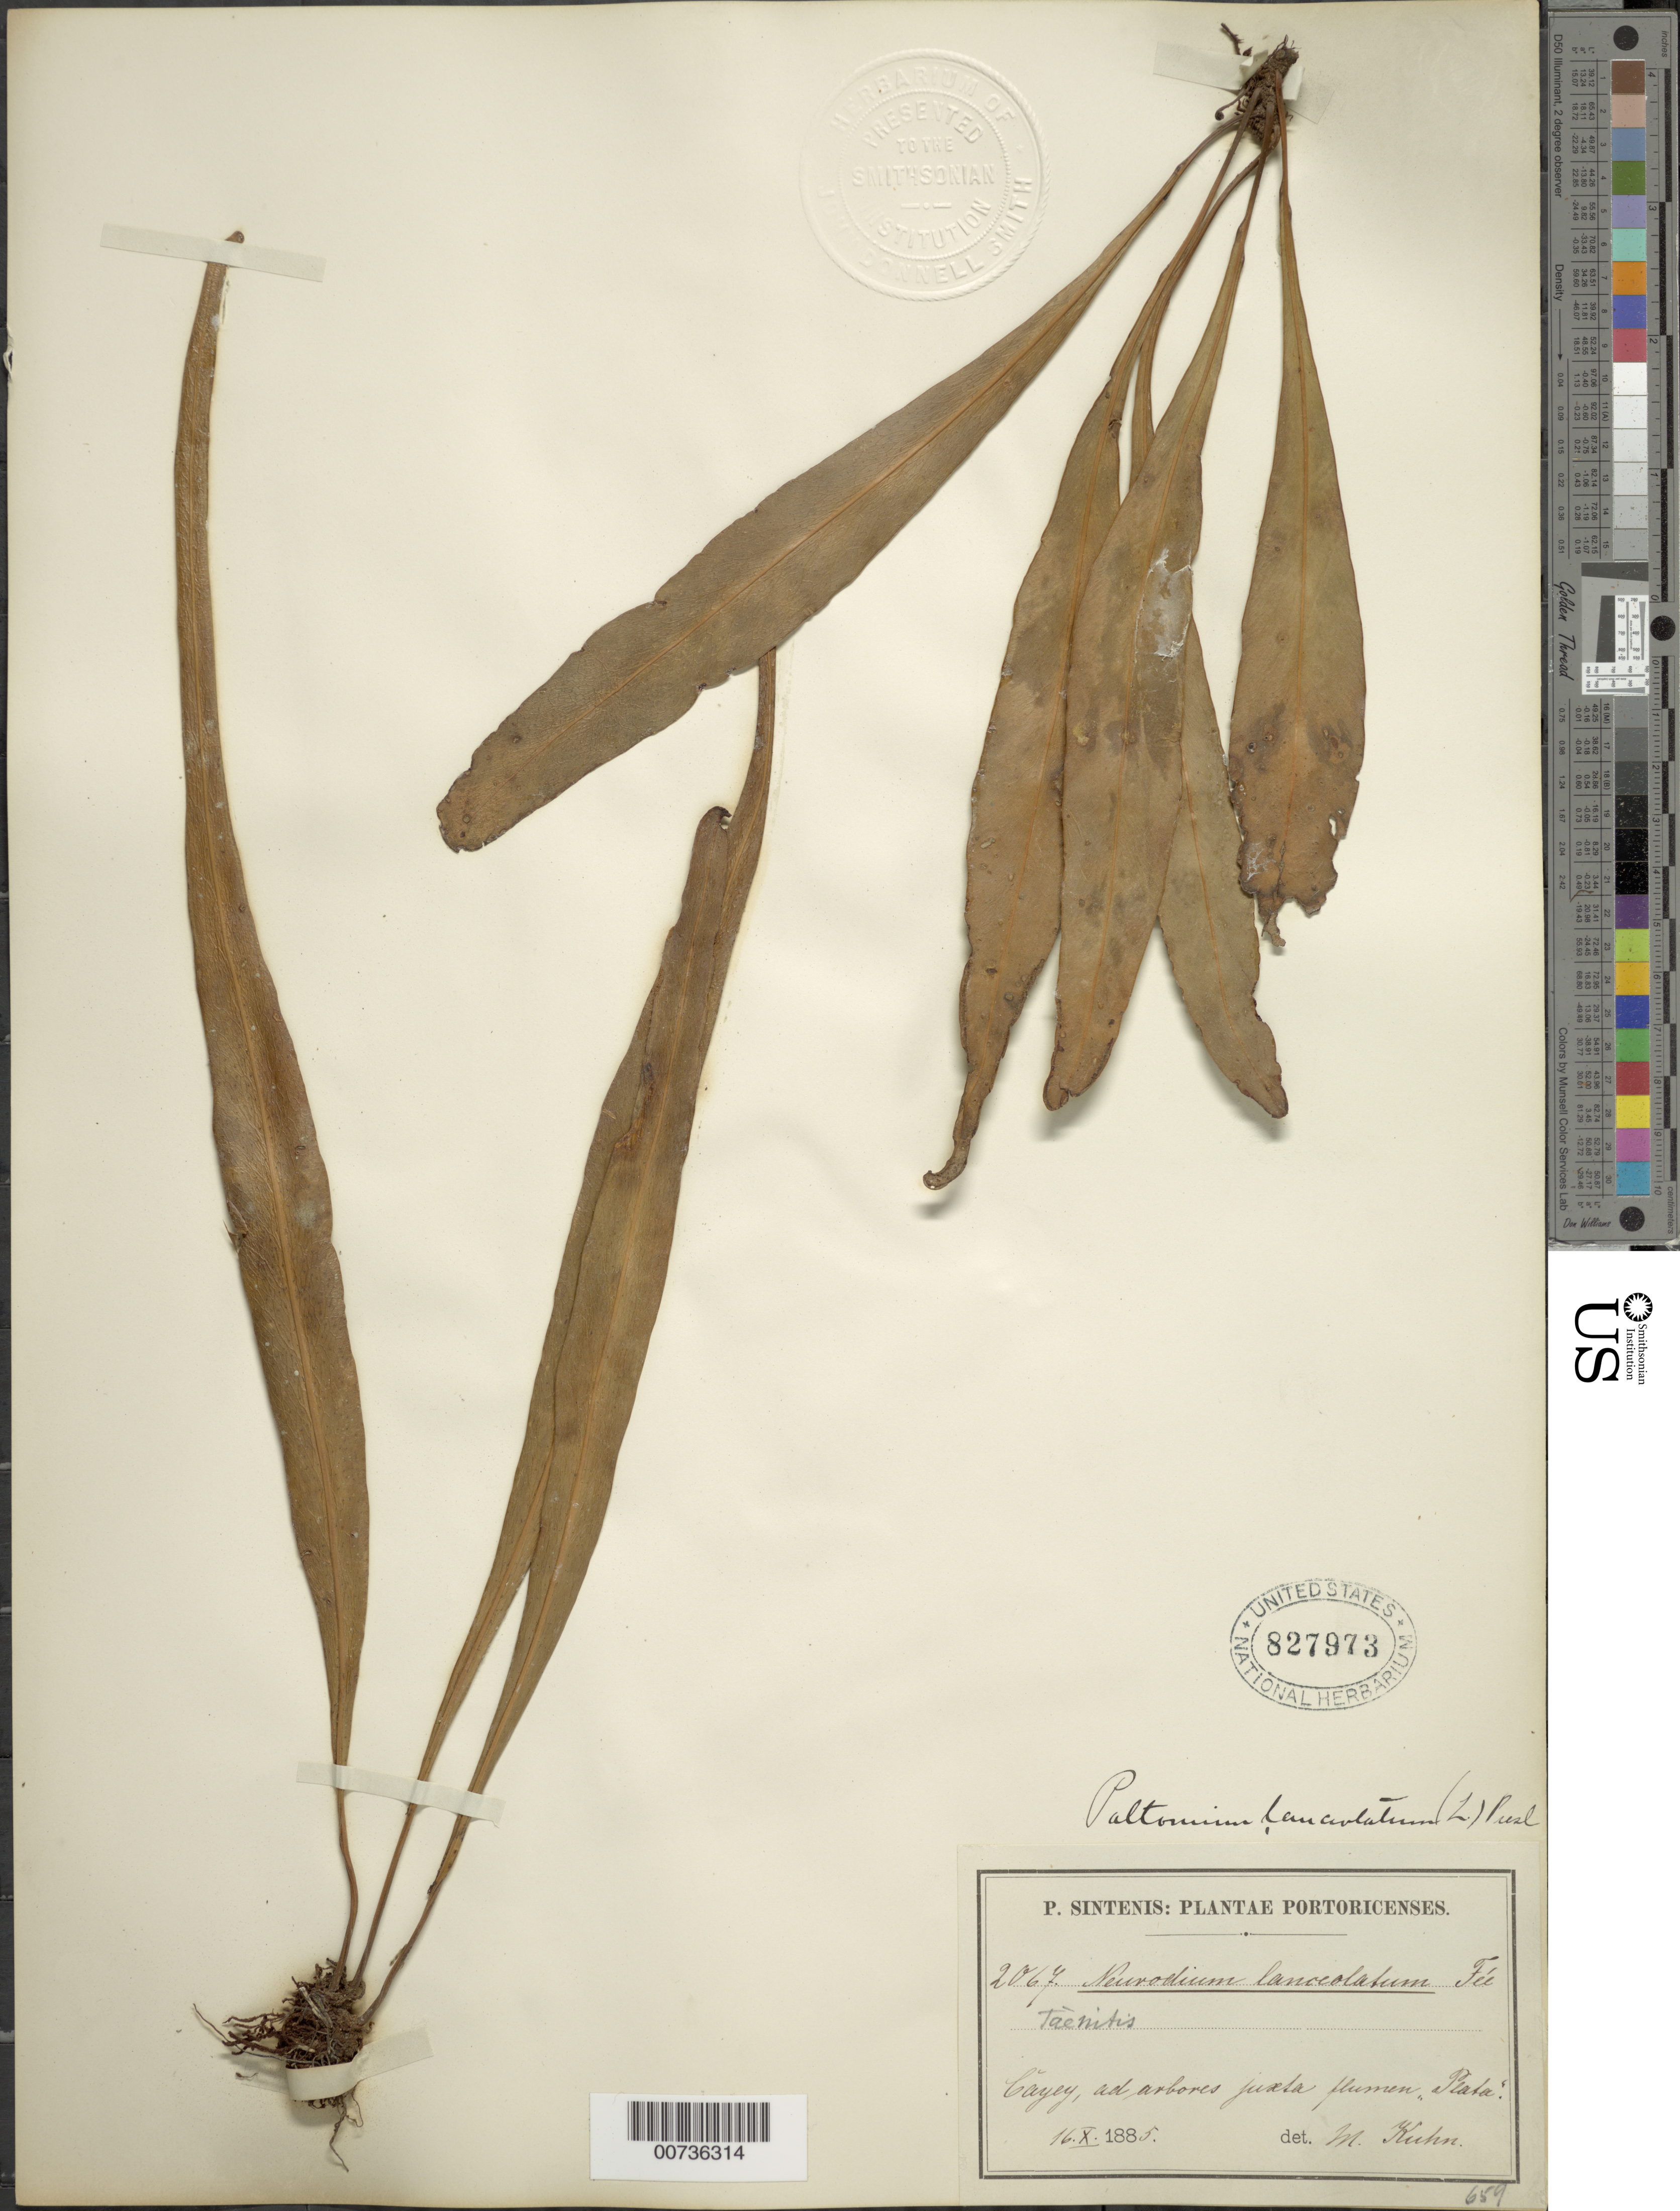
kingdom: Plantae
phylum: Tracheophyta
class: Polypodiopsida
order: Polypodiales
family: Polypodiaceae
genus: Pleopeltis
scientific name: Pleopeltis marginata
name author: A.R. Sm. & Tejero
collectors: P. Sintenis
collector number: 2067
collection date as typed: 16 Oct 1885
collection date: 1885-10-16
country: Puerto Rico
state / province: Cayey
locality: Cayey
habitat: Ad arbores jusela flumen Pearla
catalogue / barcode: US 827973